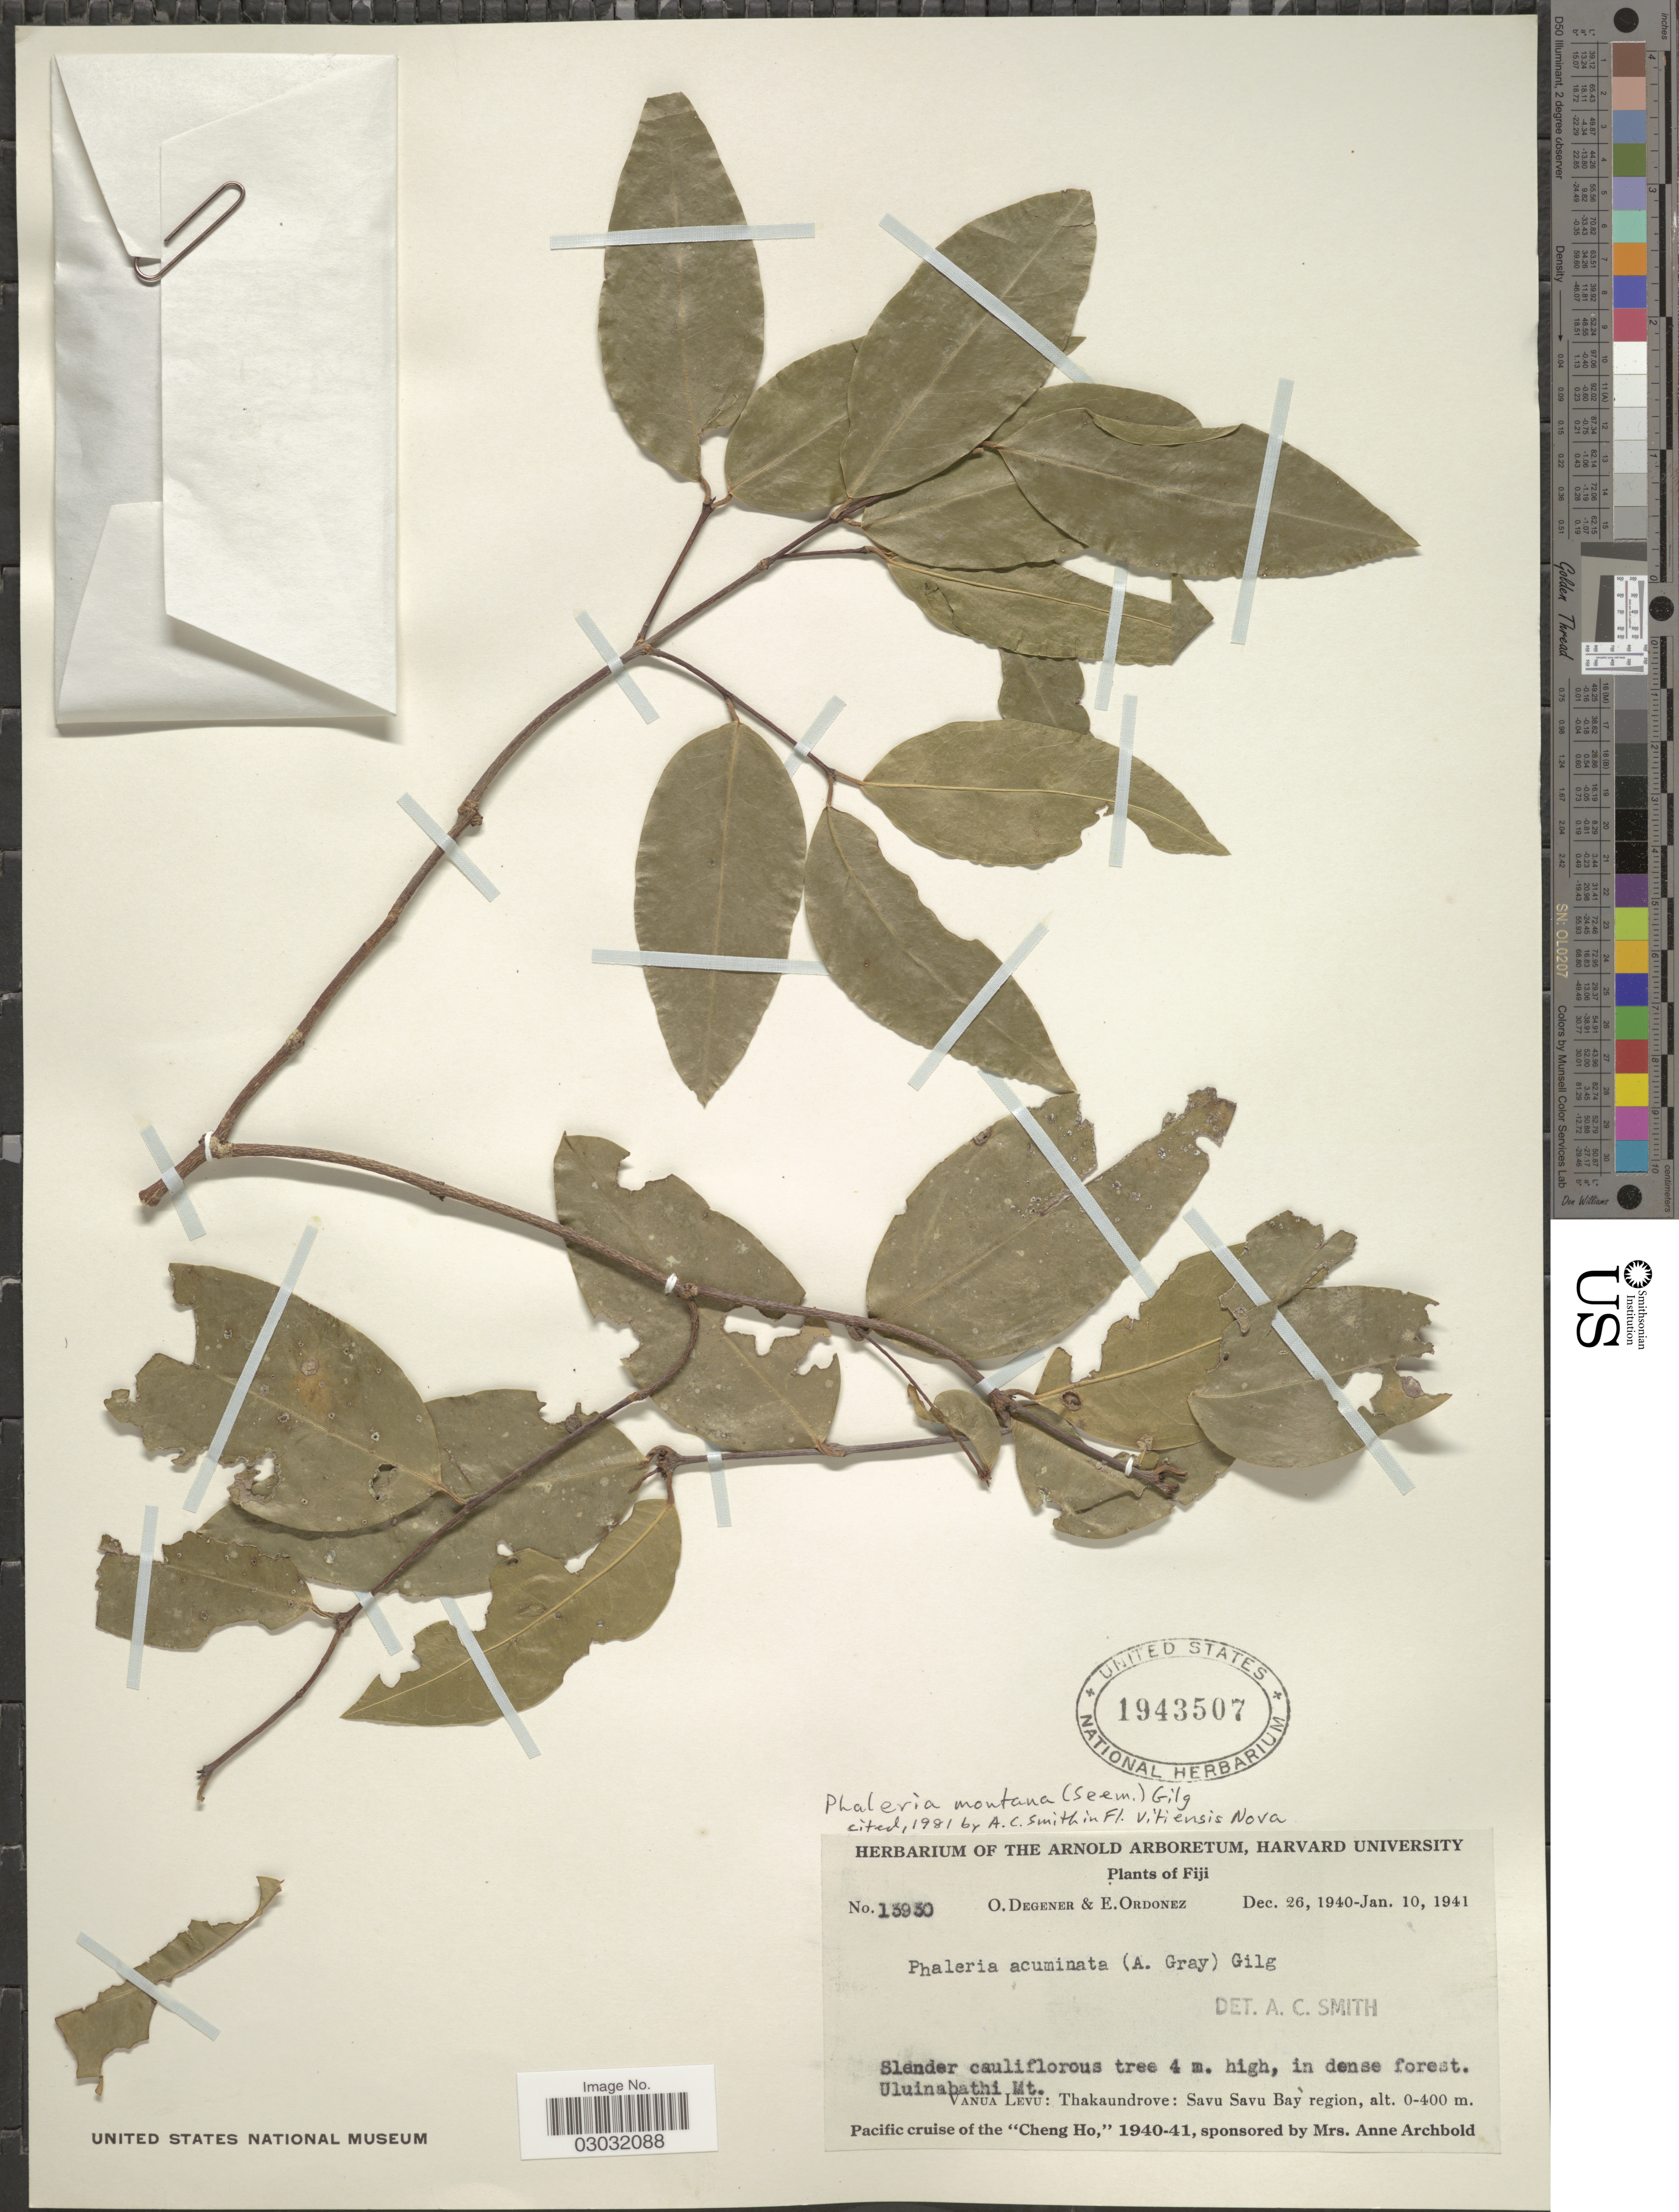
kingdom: Plantae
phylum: Tracheophyta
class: Magnoliopsida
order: Malvales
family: Thymelaeaceae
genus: Phaleria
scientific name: Phaleria montana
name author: (Seem.) Gilg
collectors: O. Degener & E. Ordonez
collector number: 13930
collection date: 1940-12-26/1941-01-10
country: Fiji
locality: Vanua Levu: Thakaundrove: Savu Savu Bay region.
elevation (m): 0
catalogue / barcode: US 1943507